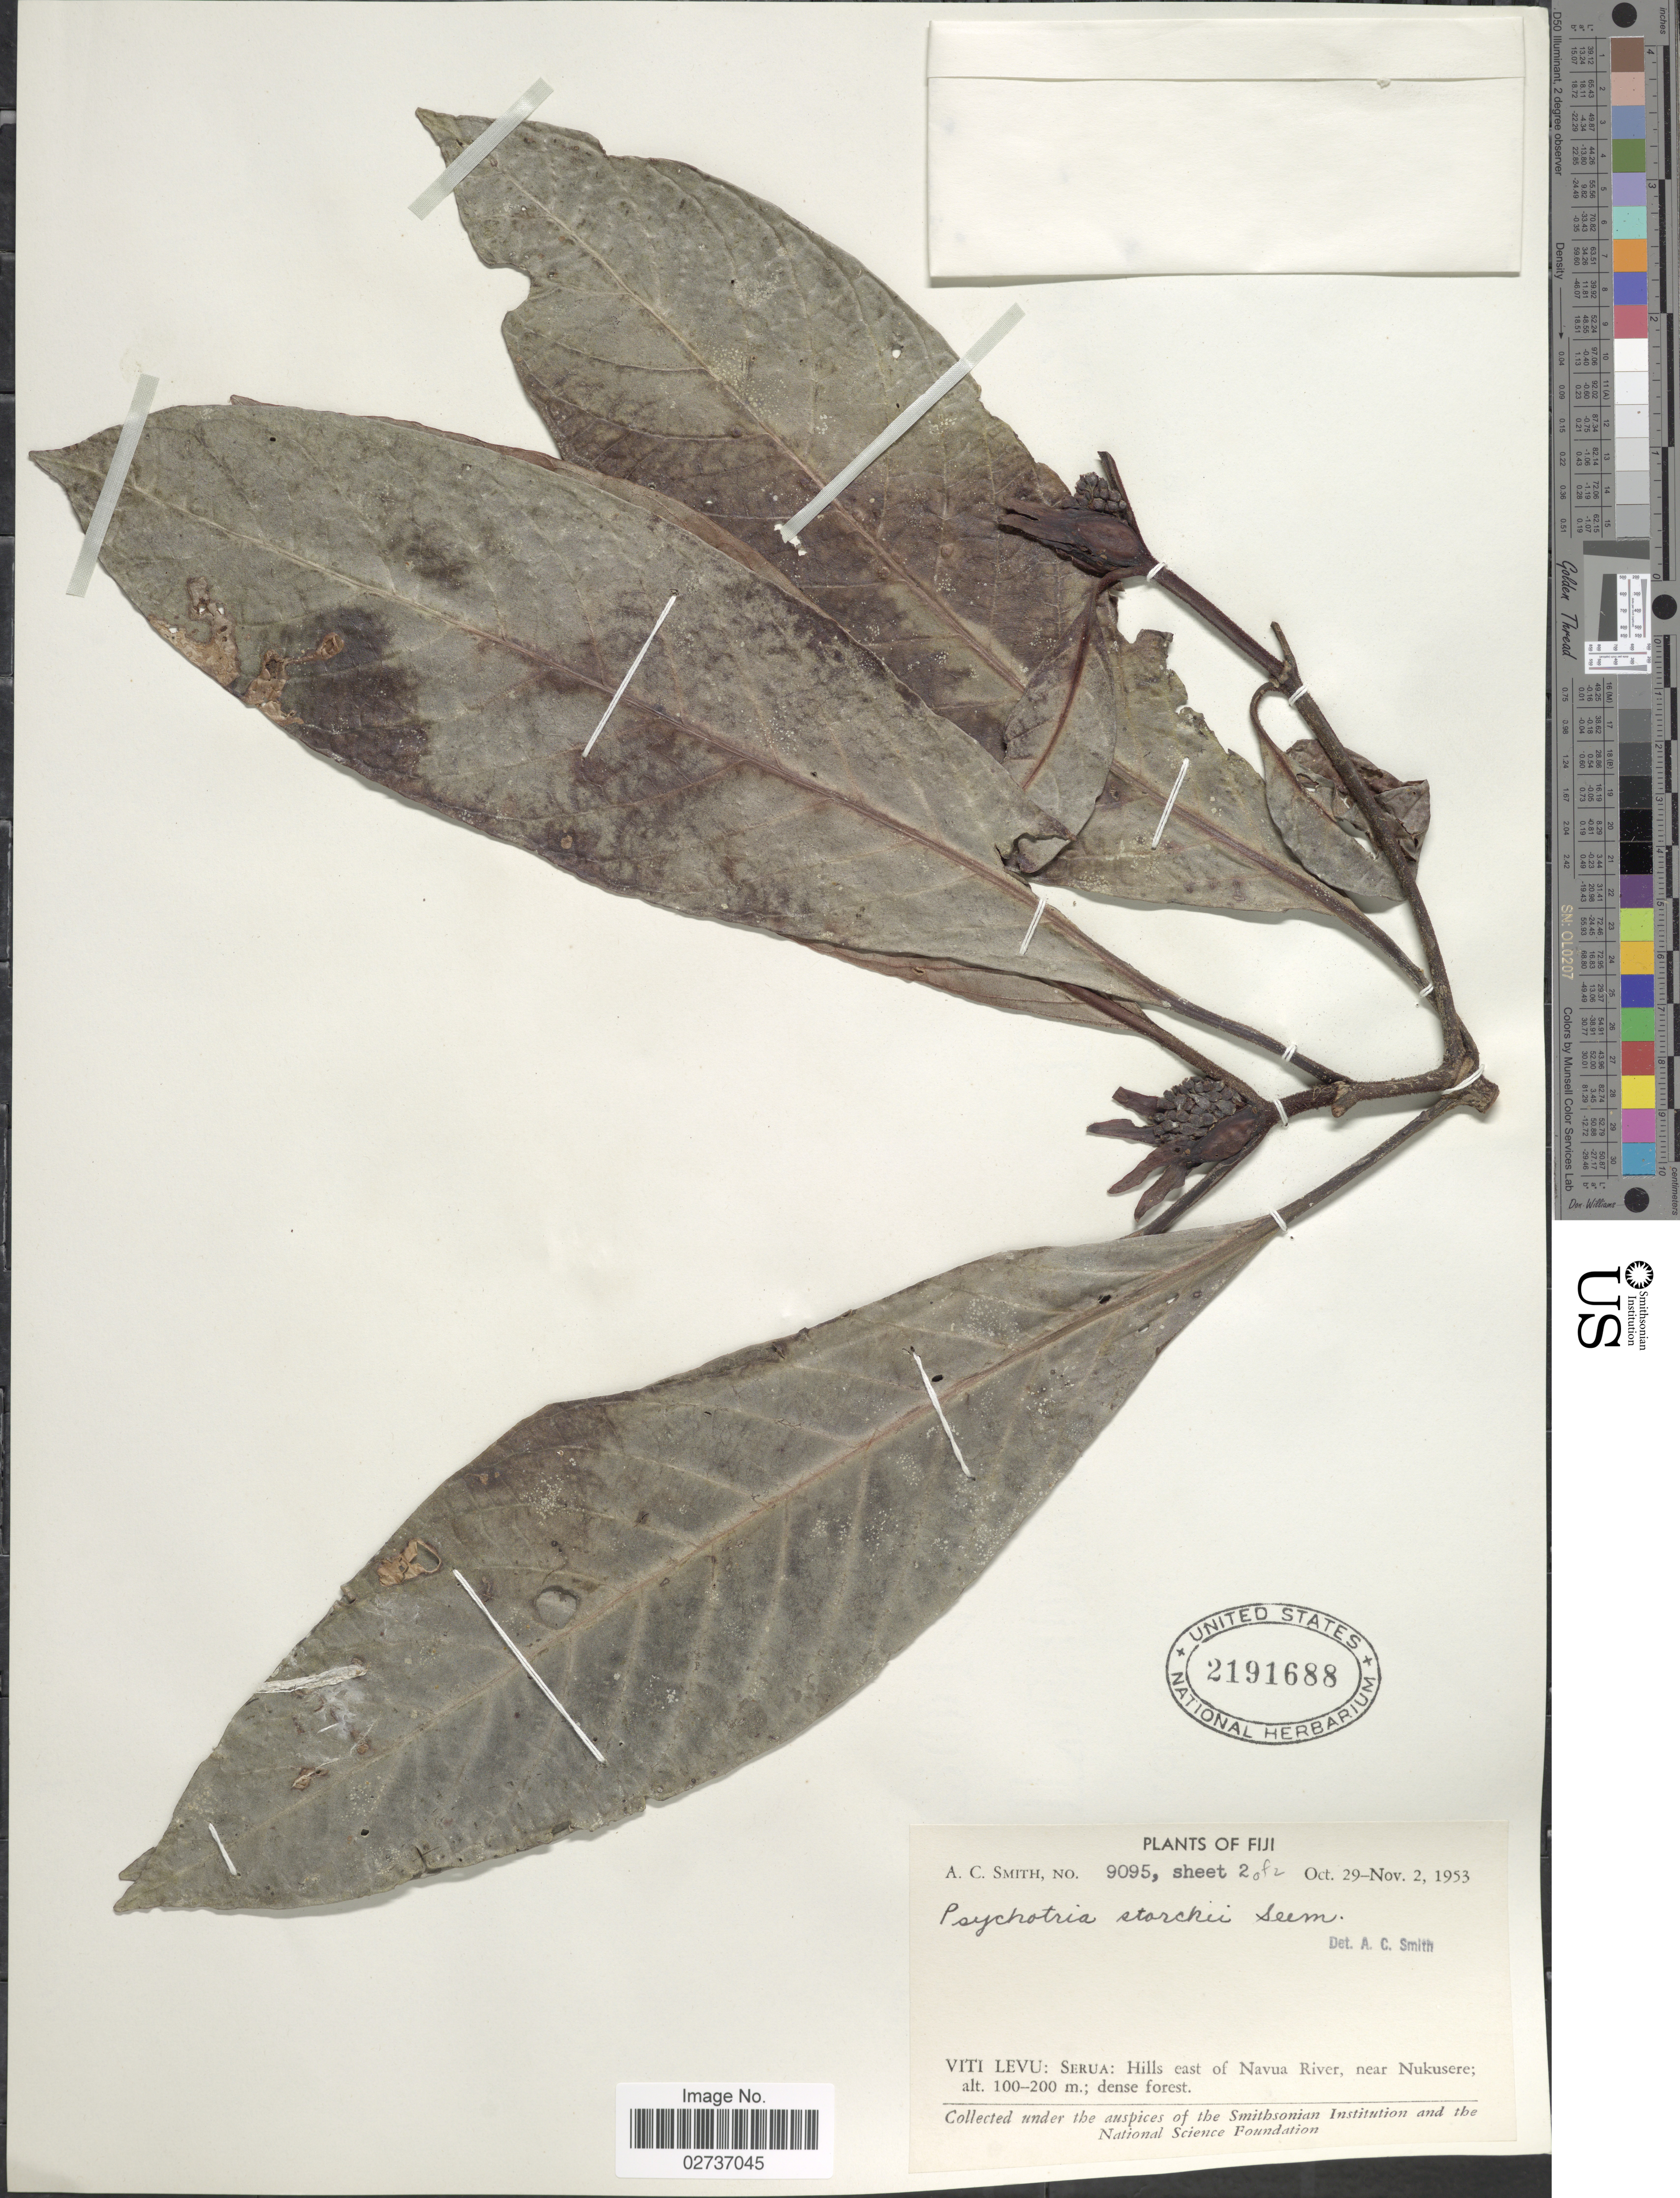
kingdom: Plantae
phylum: Tracheophyta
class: Magnoliopsida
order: Gentianales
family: Rubiaceae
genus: Psychotria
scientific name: Psychotria storckii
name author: Seem.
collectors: A. C. Smith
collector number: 9095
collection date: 1953-10-29/1953-11-02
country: Fiji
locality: Viti Levu: Serua: Hills east of Navua River, near Nukusere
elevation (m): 100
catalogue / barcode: US 2191688